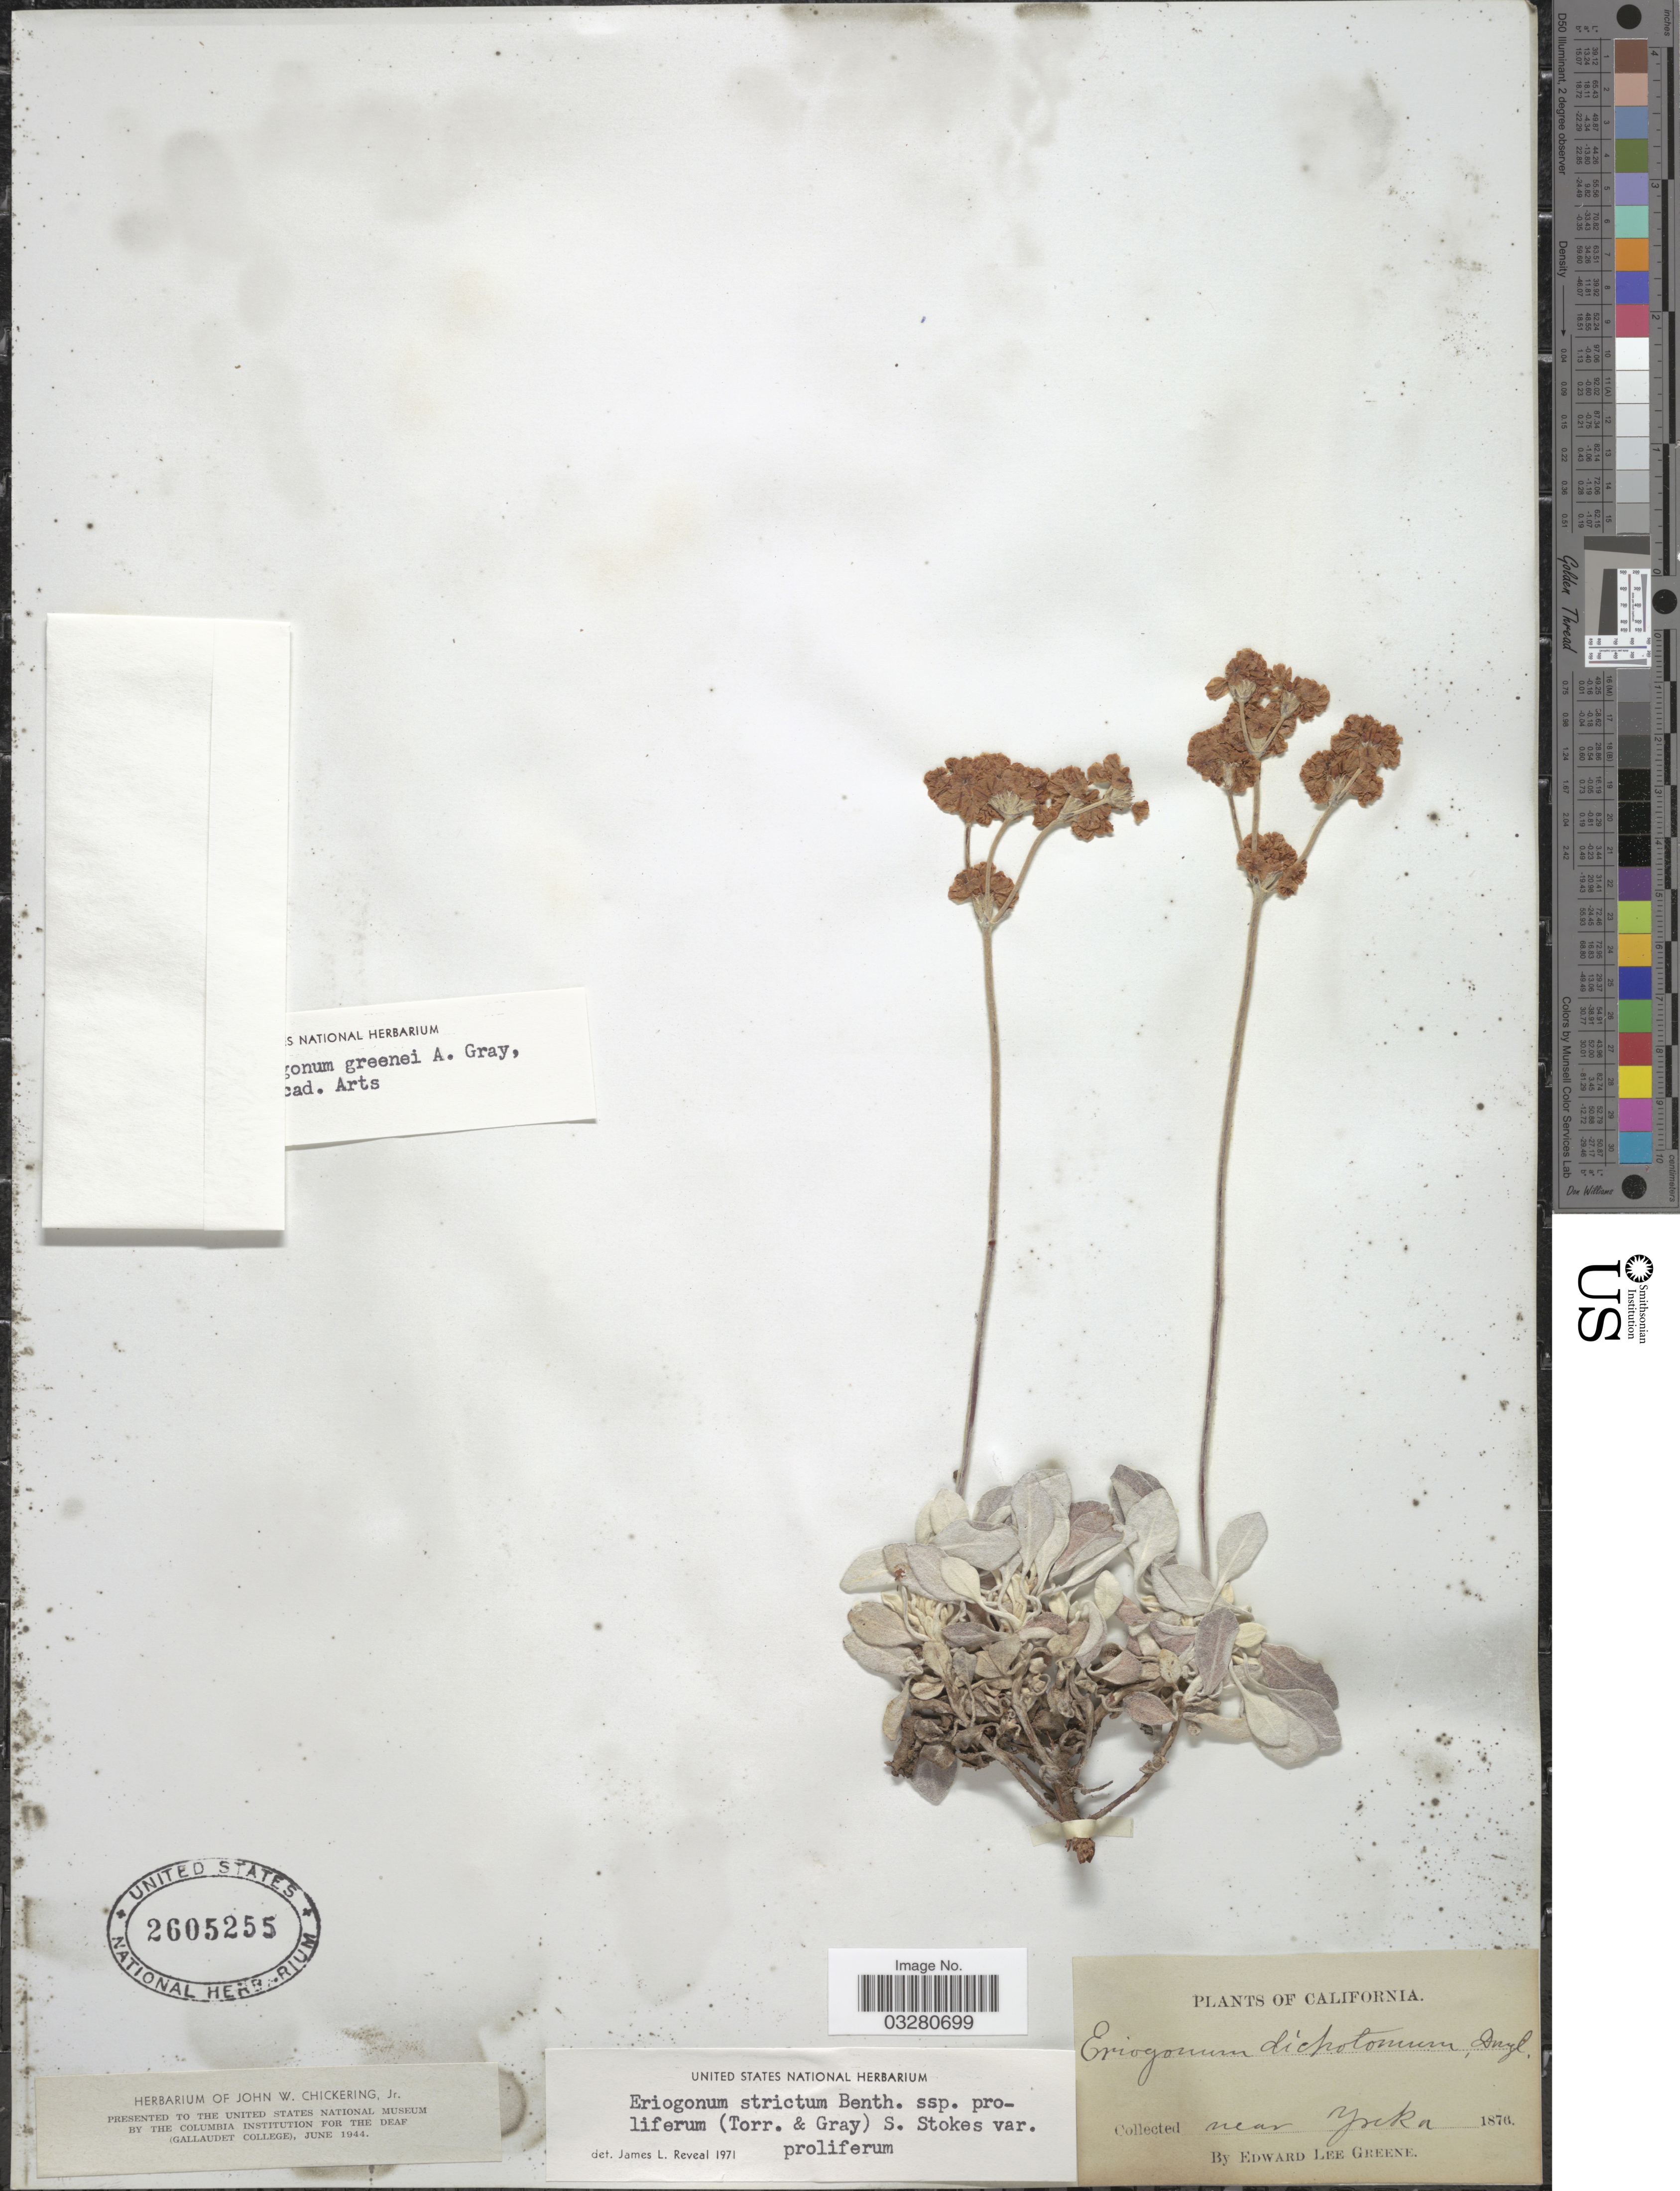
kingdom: Plantae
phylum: Tracheophyta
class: Magnoliopsida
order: Caryophyllales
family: Polygonaceae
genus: Eriogonum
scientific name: Eriogonum strictum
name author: Benth.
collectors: E. L. Greene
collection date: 1876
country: United States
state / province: California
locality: Near Yreka.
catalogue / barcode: US 2605255